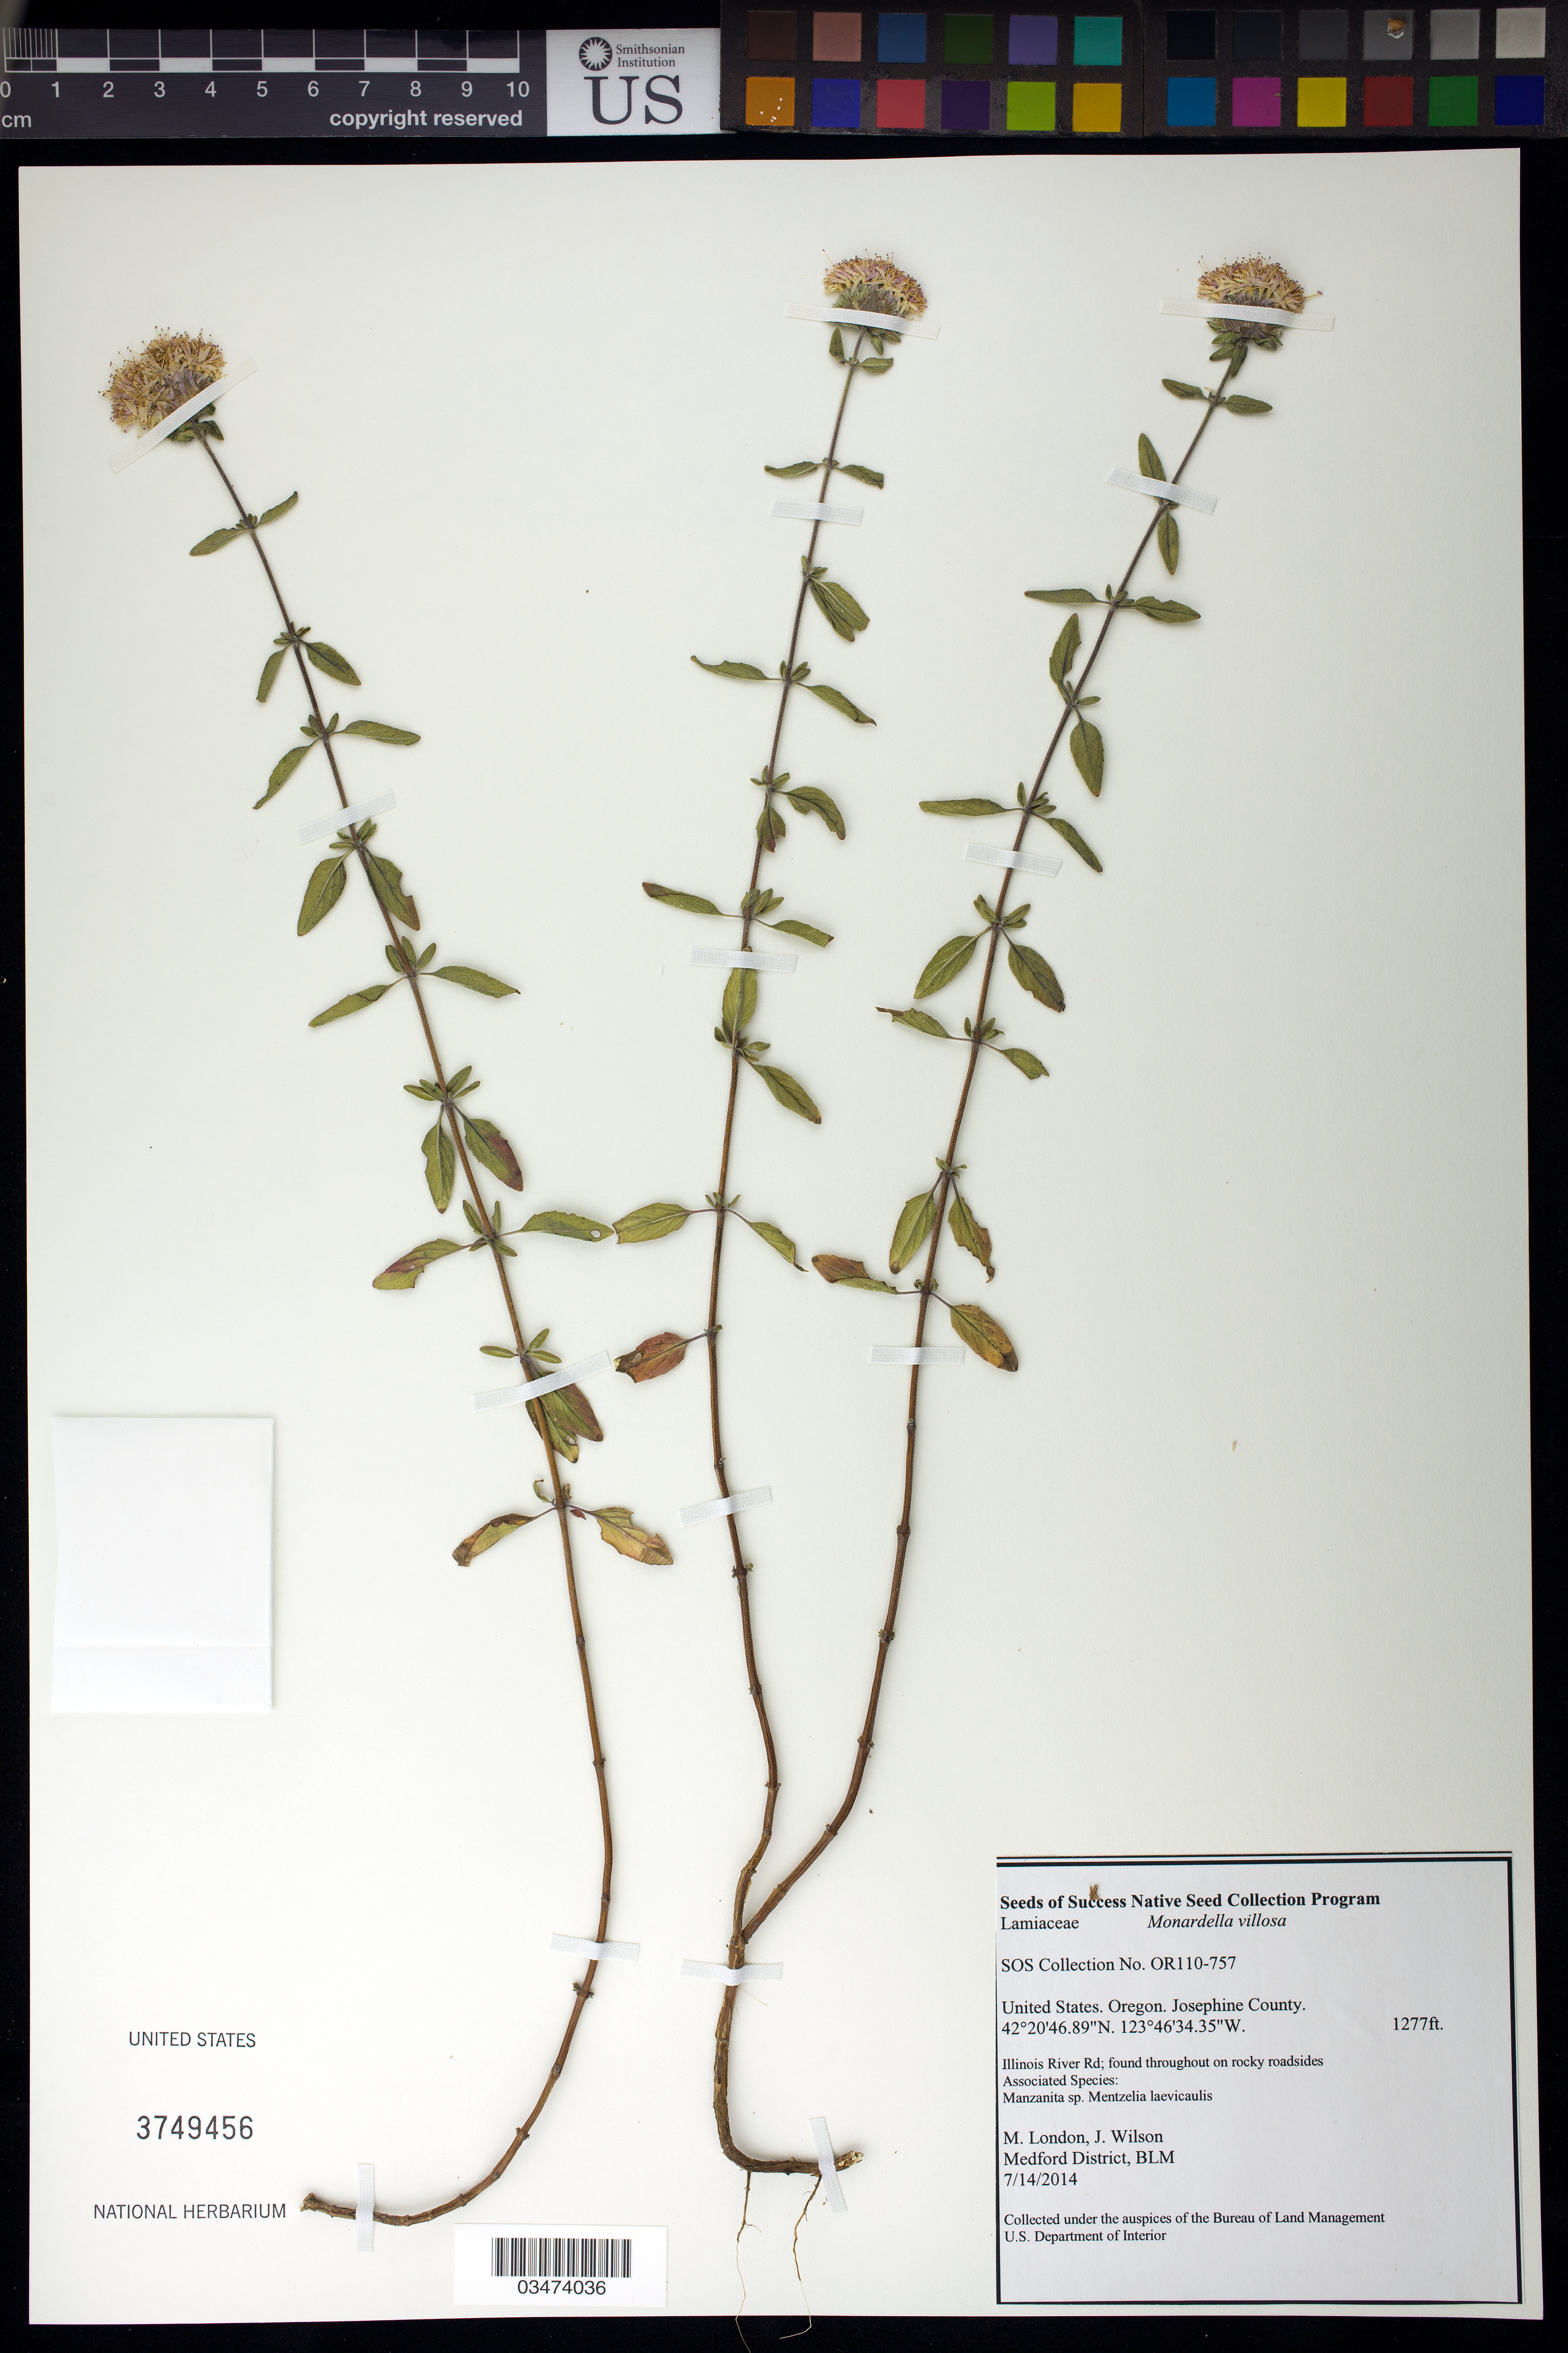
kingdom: Plantae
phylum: Tracheophyta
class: Magnoliopsida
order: Lamiales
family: Lamiaceae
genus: Monardella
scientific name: Monardella villosa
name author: Benth.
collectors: M. London & J. Wilson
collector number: OR110-757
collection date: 2014-07-14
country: United States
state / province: Oregon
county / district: Josephine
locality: Illinois River Rd.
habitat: Associated species: Manzanita sp., Mentzelia laevicaulis. Rocky roadside.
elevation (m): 389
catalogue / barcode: US 3749456